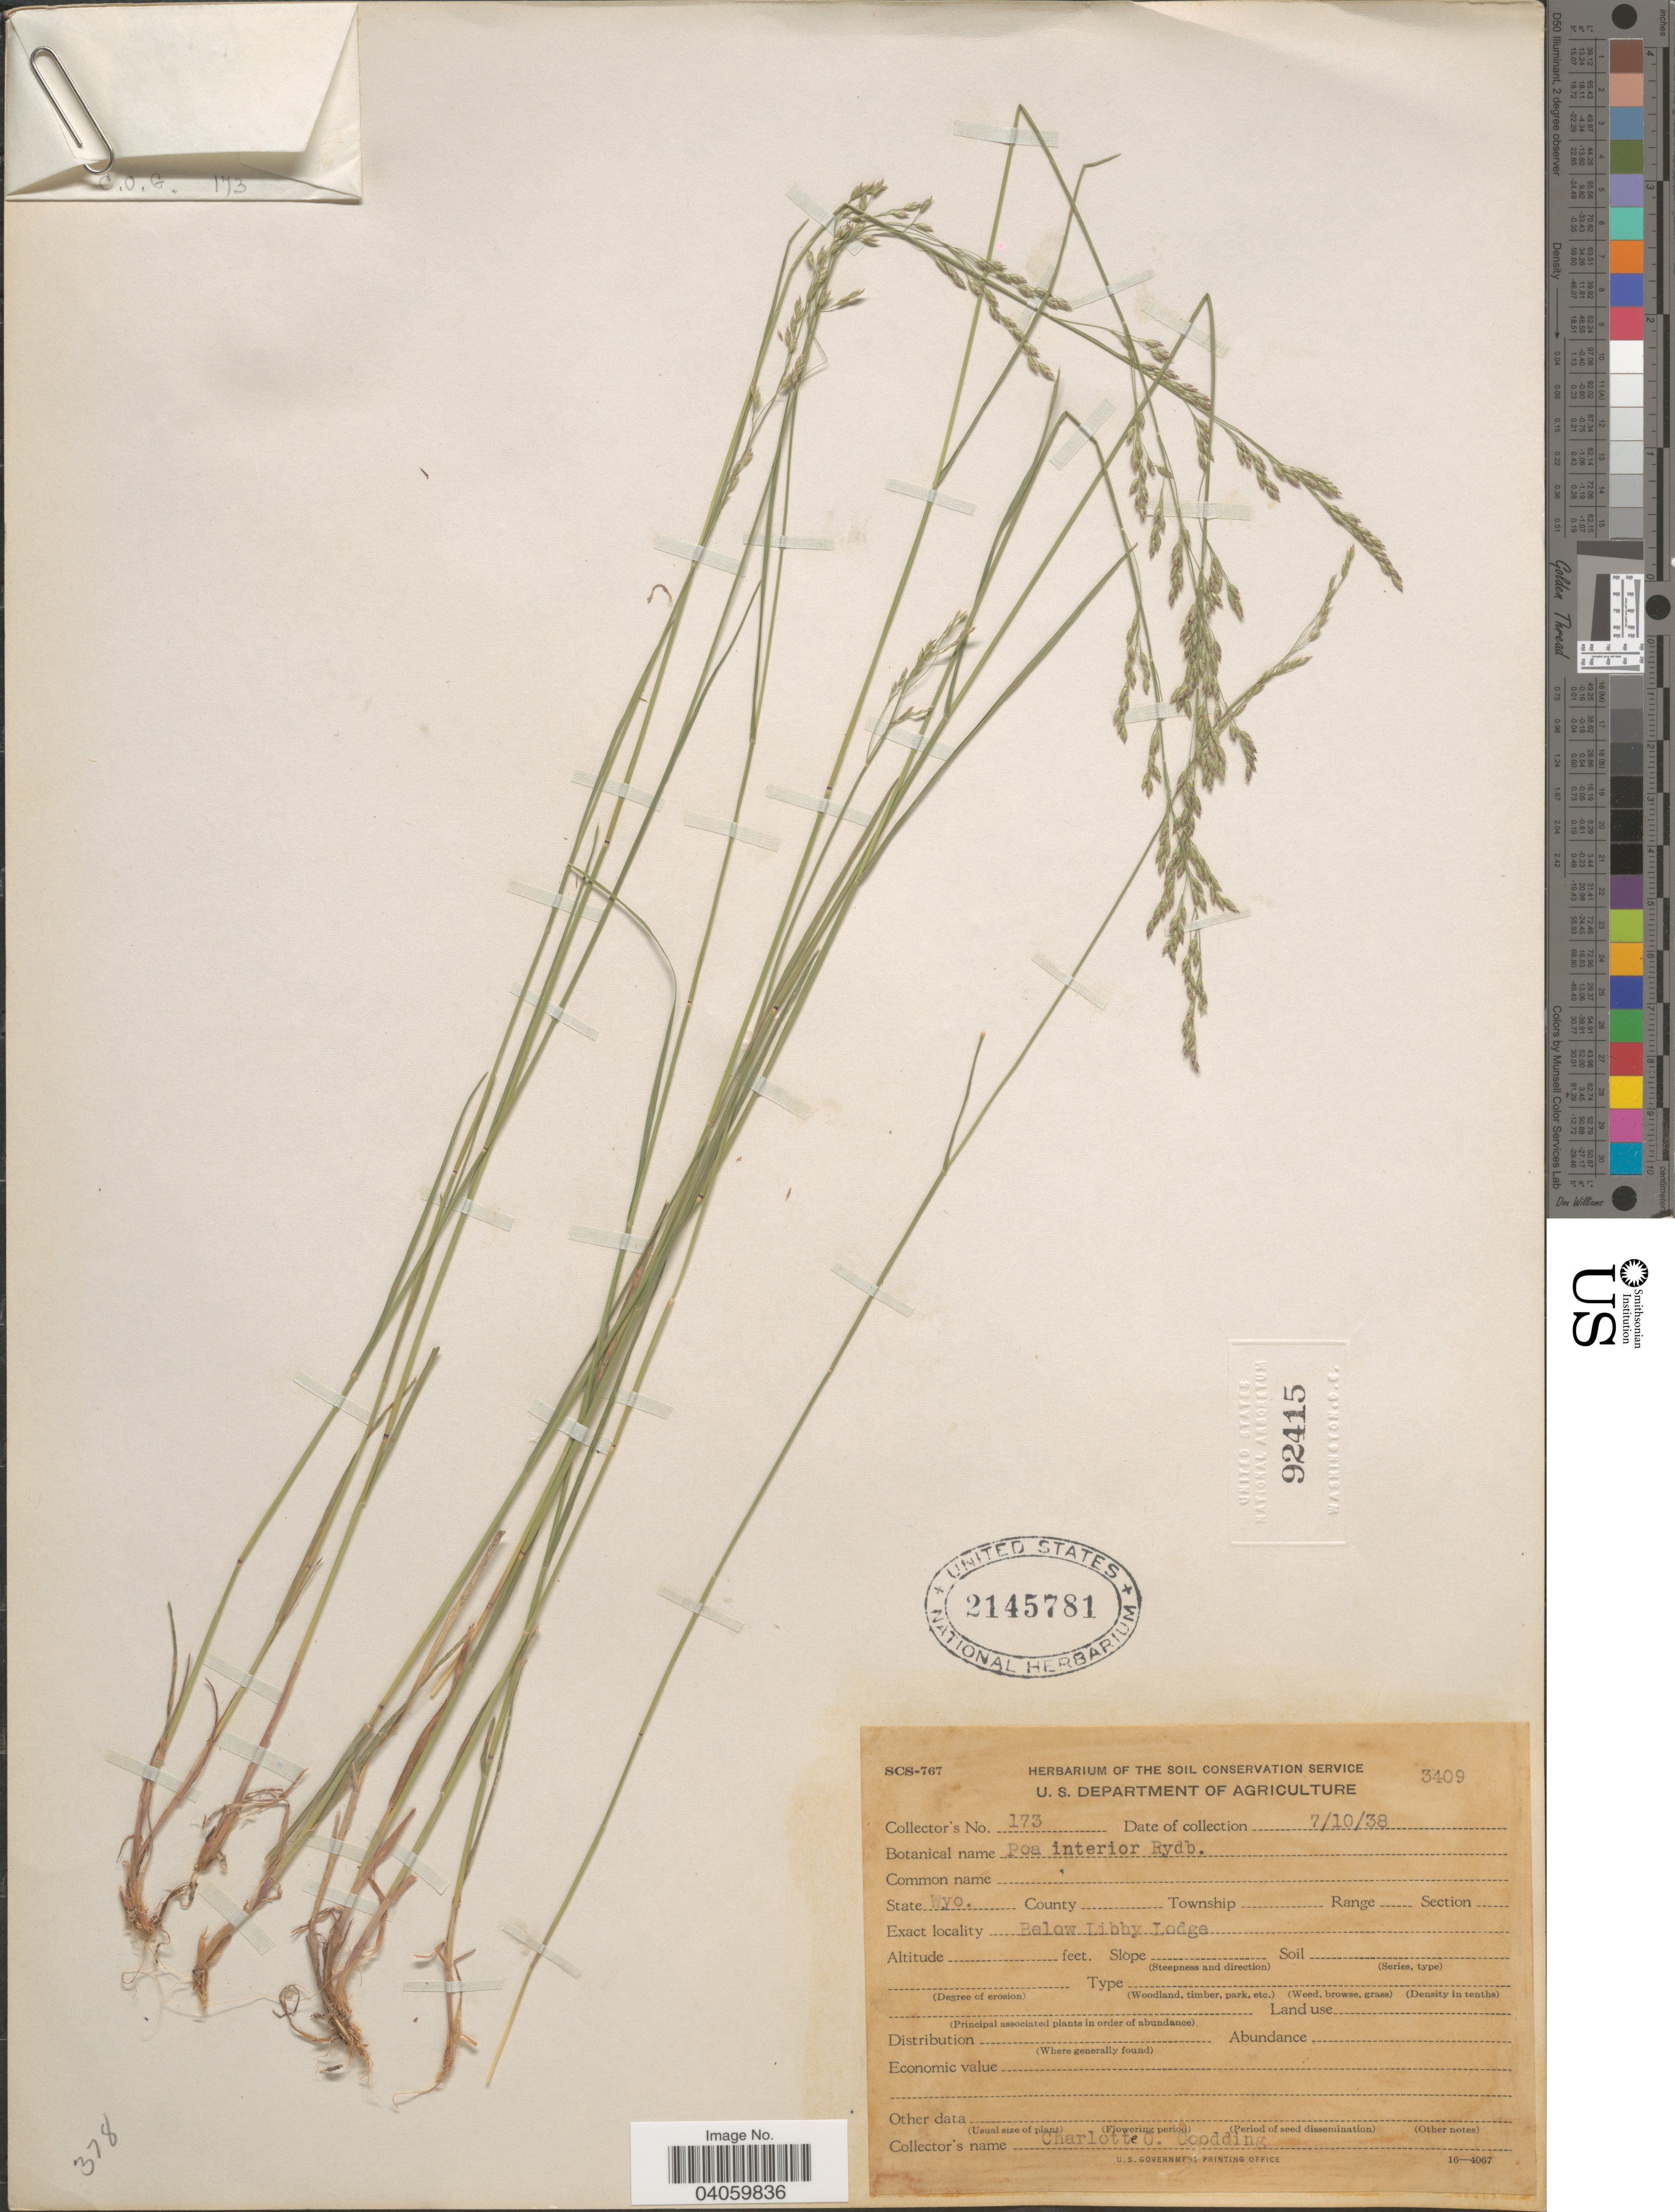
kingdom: Plantae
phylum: Tracheophyta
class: Liliopsida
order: Poales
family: Poaceae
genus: Poa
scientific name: Poa interior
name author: Rydb.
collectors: C. Goodding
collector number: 173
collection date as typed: Transcribed d/m/y: 10/7/38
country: United States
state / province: Wyoming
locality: Below Libby Lodge.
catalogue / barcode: US 2145781